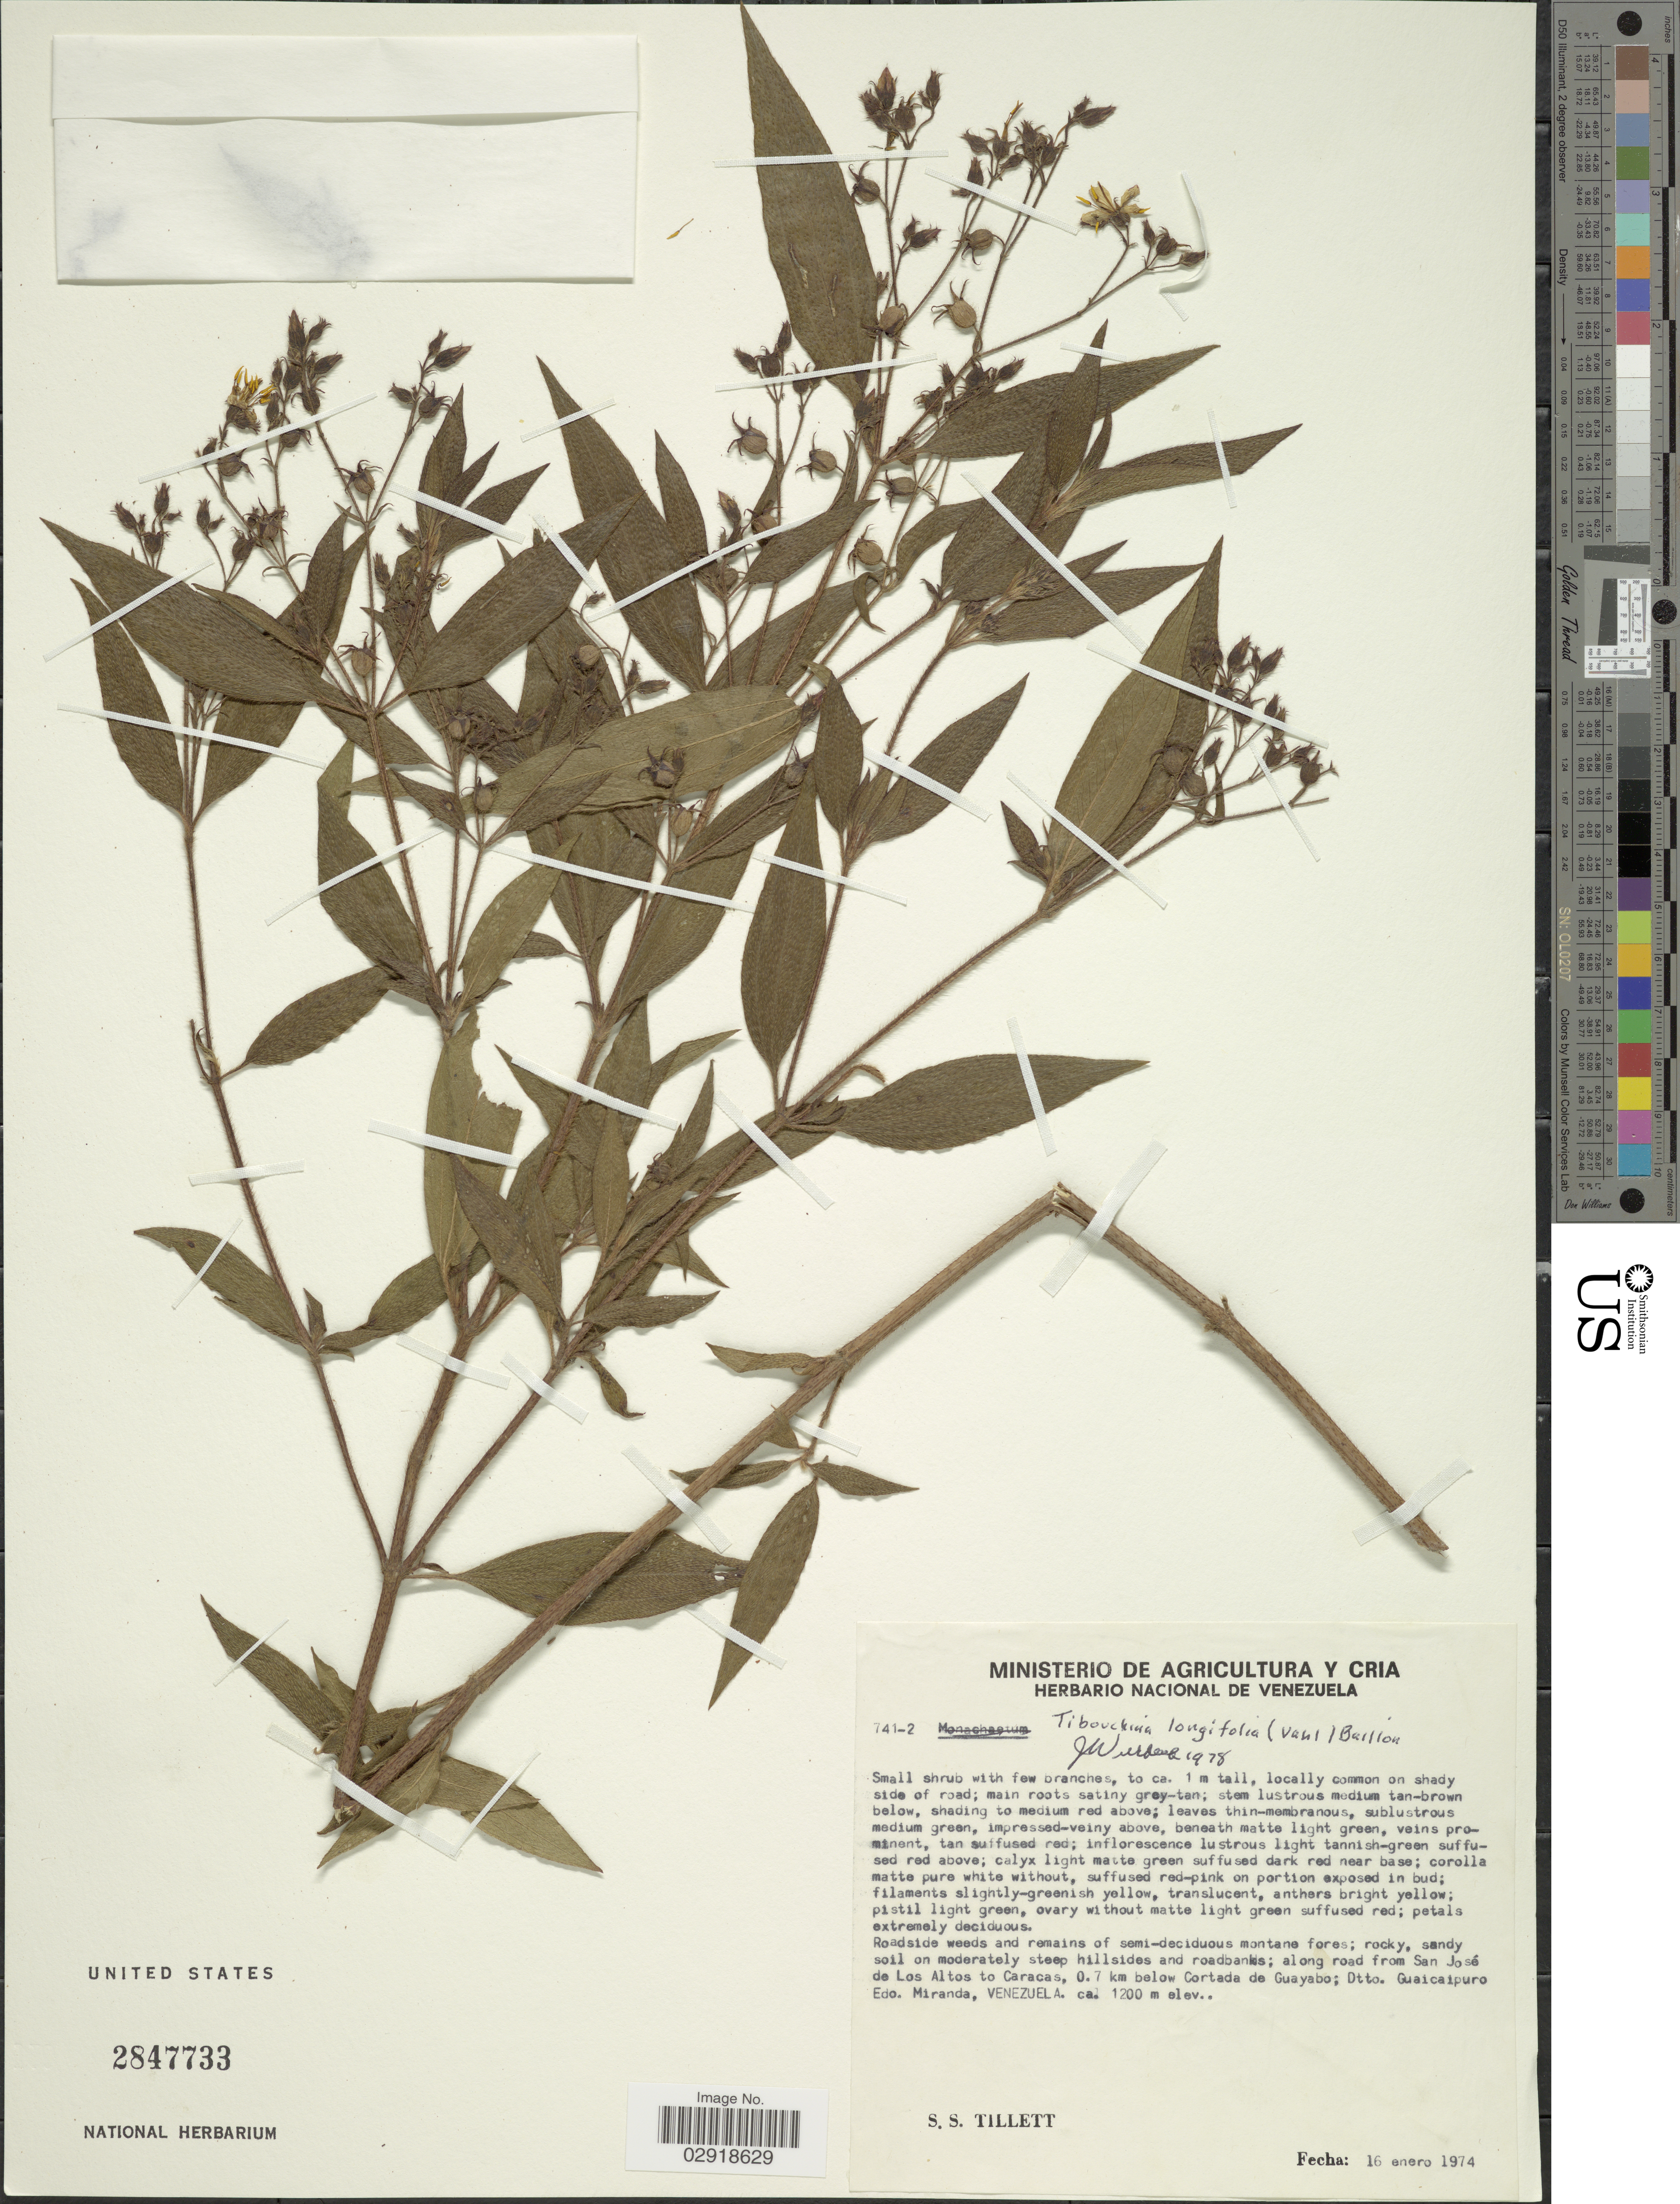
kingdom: Plantae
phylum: Tracheophyta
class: Magnoliopsida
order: Myrtales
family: Melastomataceae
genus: Chaetogastra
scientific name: Chaetogastra longifolia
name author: (Vahl) DC.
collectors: S. S. Tillett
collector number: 741-2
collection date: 1974-01-16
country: Venezuela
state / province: Miranda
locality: Along road from San José de Los Altos to Caracas, 0.7 km below Cortada de Guayabo; Dtto. Guaicaipuro.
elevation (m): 1200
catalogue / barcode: US 2847733